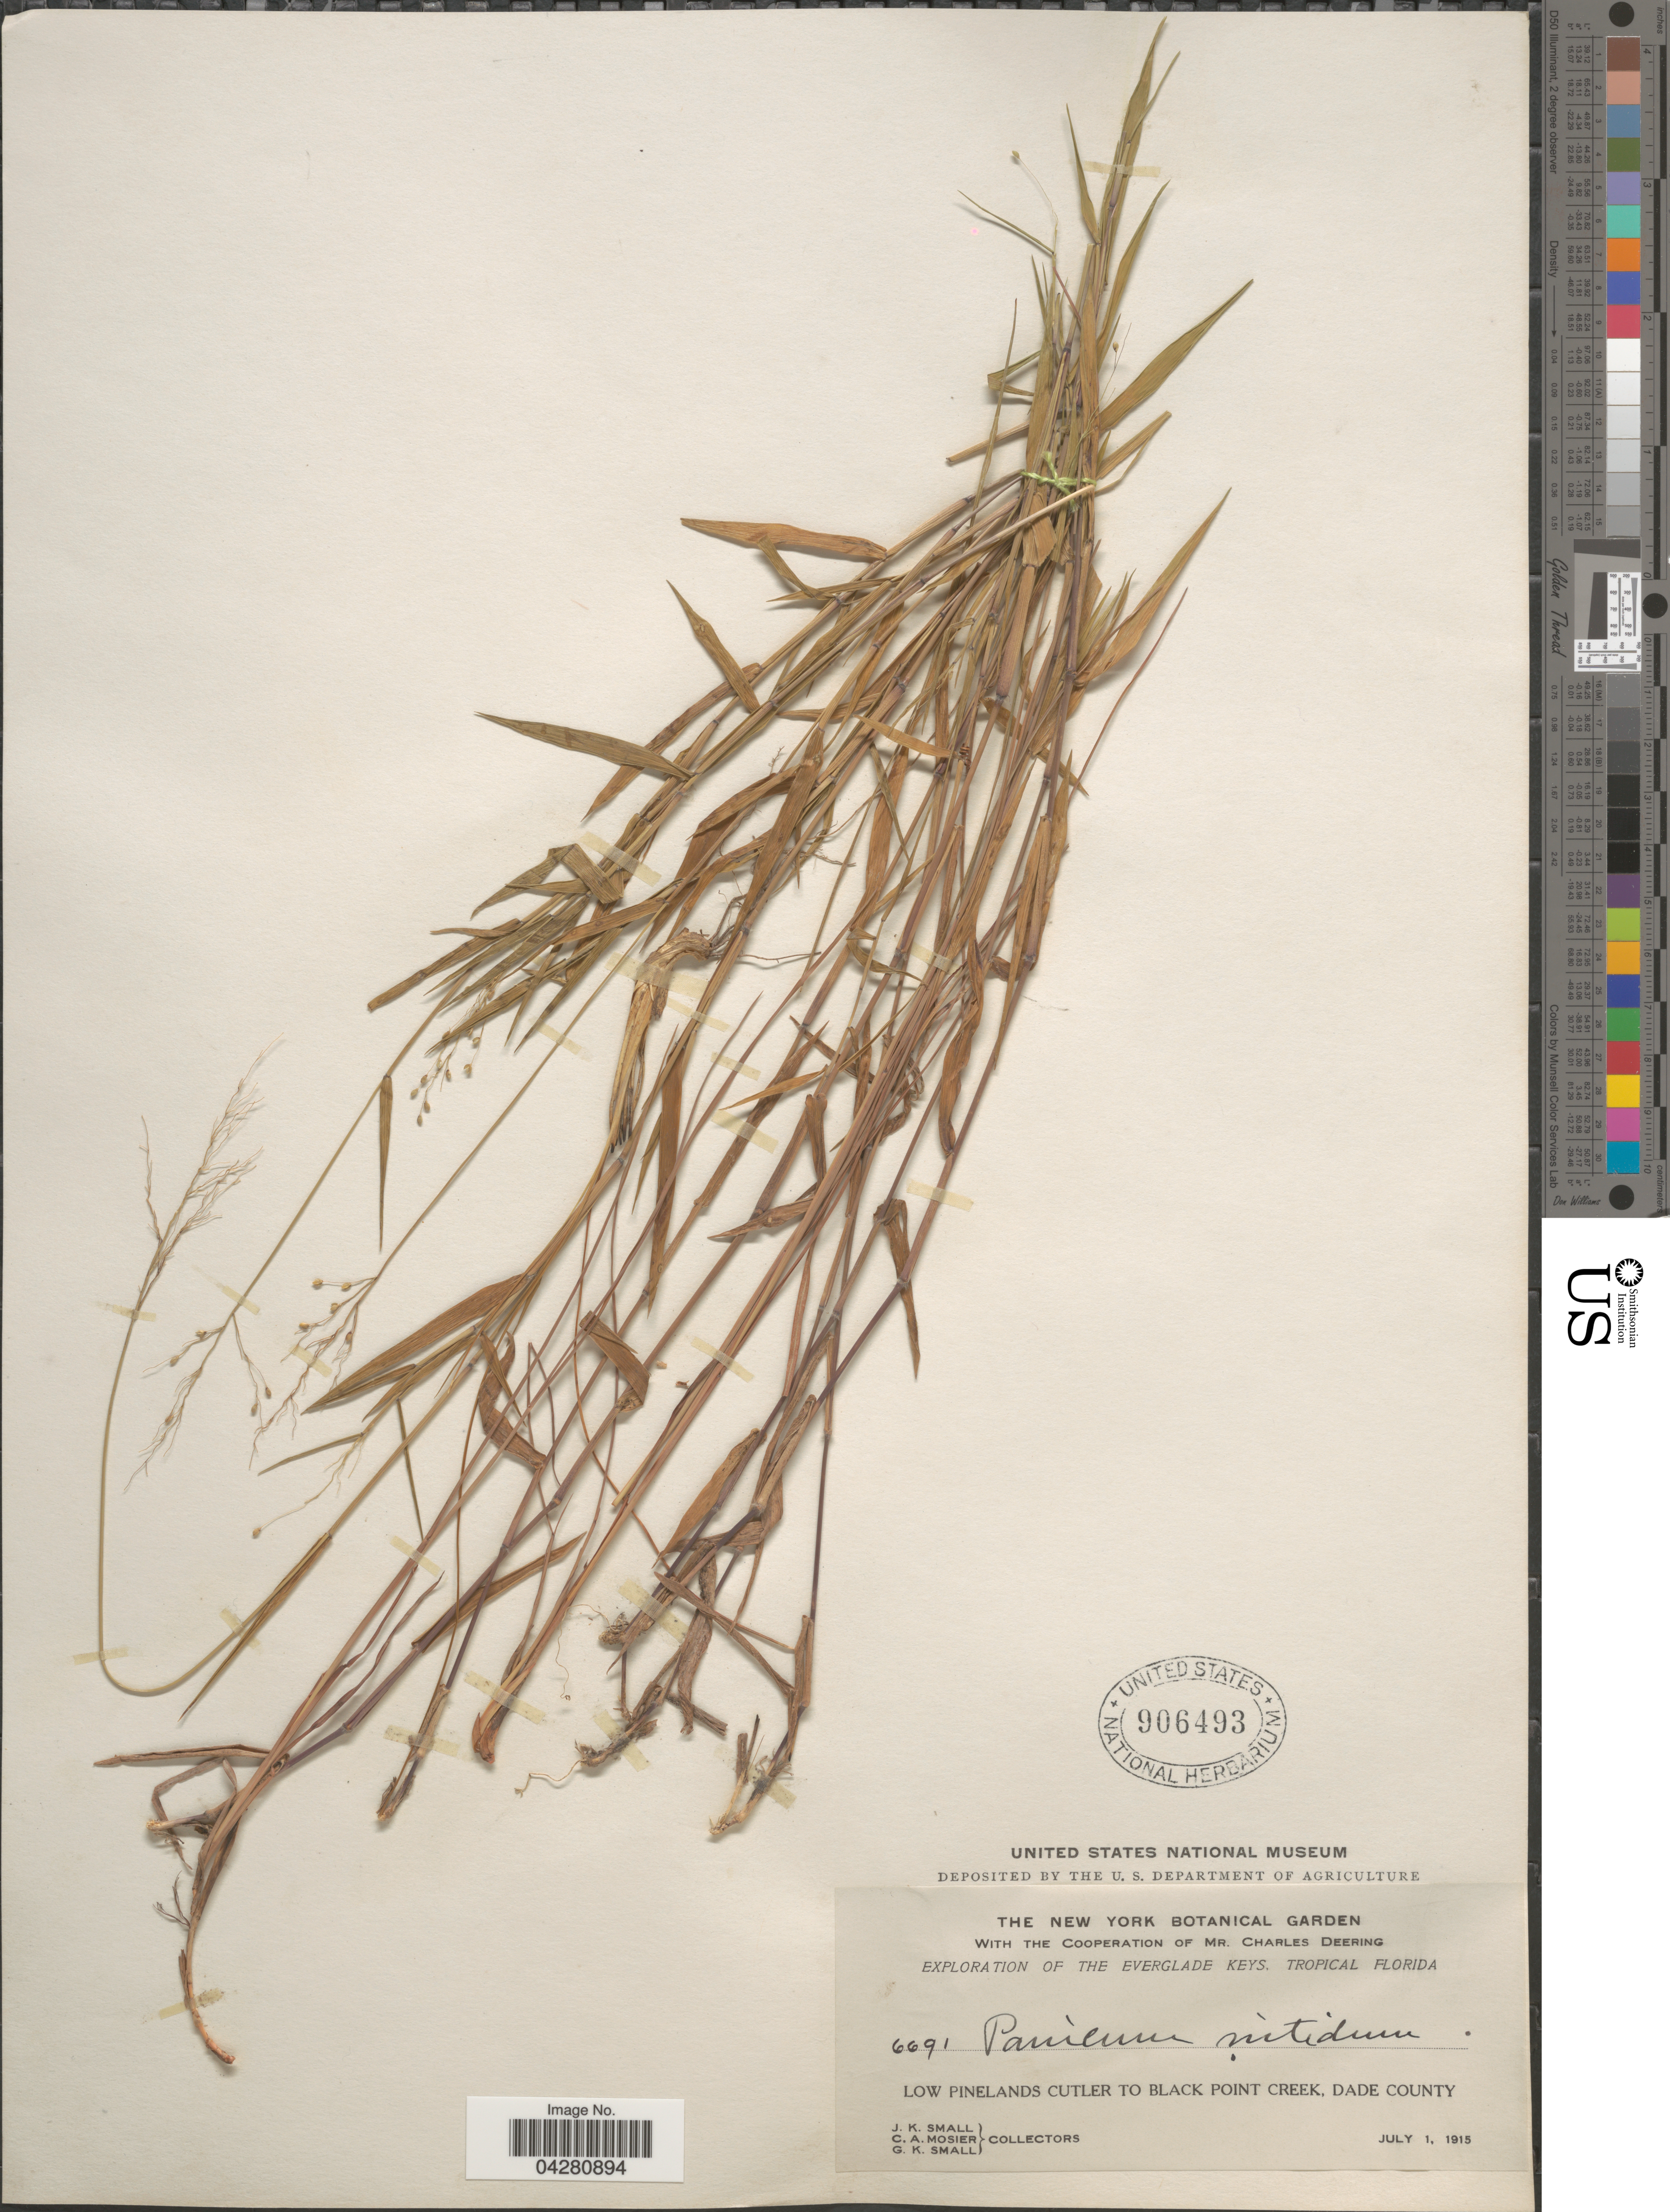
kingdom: Plantae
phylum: Tracheophyta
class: Liliopsida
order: Poales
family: Poaceae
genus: Dichanthelium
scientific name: Dichanthelium dichotomum var. dichotomum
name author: (L.) Gould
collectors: J. K. Small, C. A. Mosier & G. K. Small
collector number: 6691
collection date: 1915-07-01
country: United States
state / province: Florida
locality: Exploration of The Everglade Keys, Tropical Florida. Low pinelands cutler to Black Point Creek, Dade County.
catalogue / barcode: US 906493